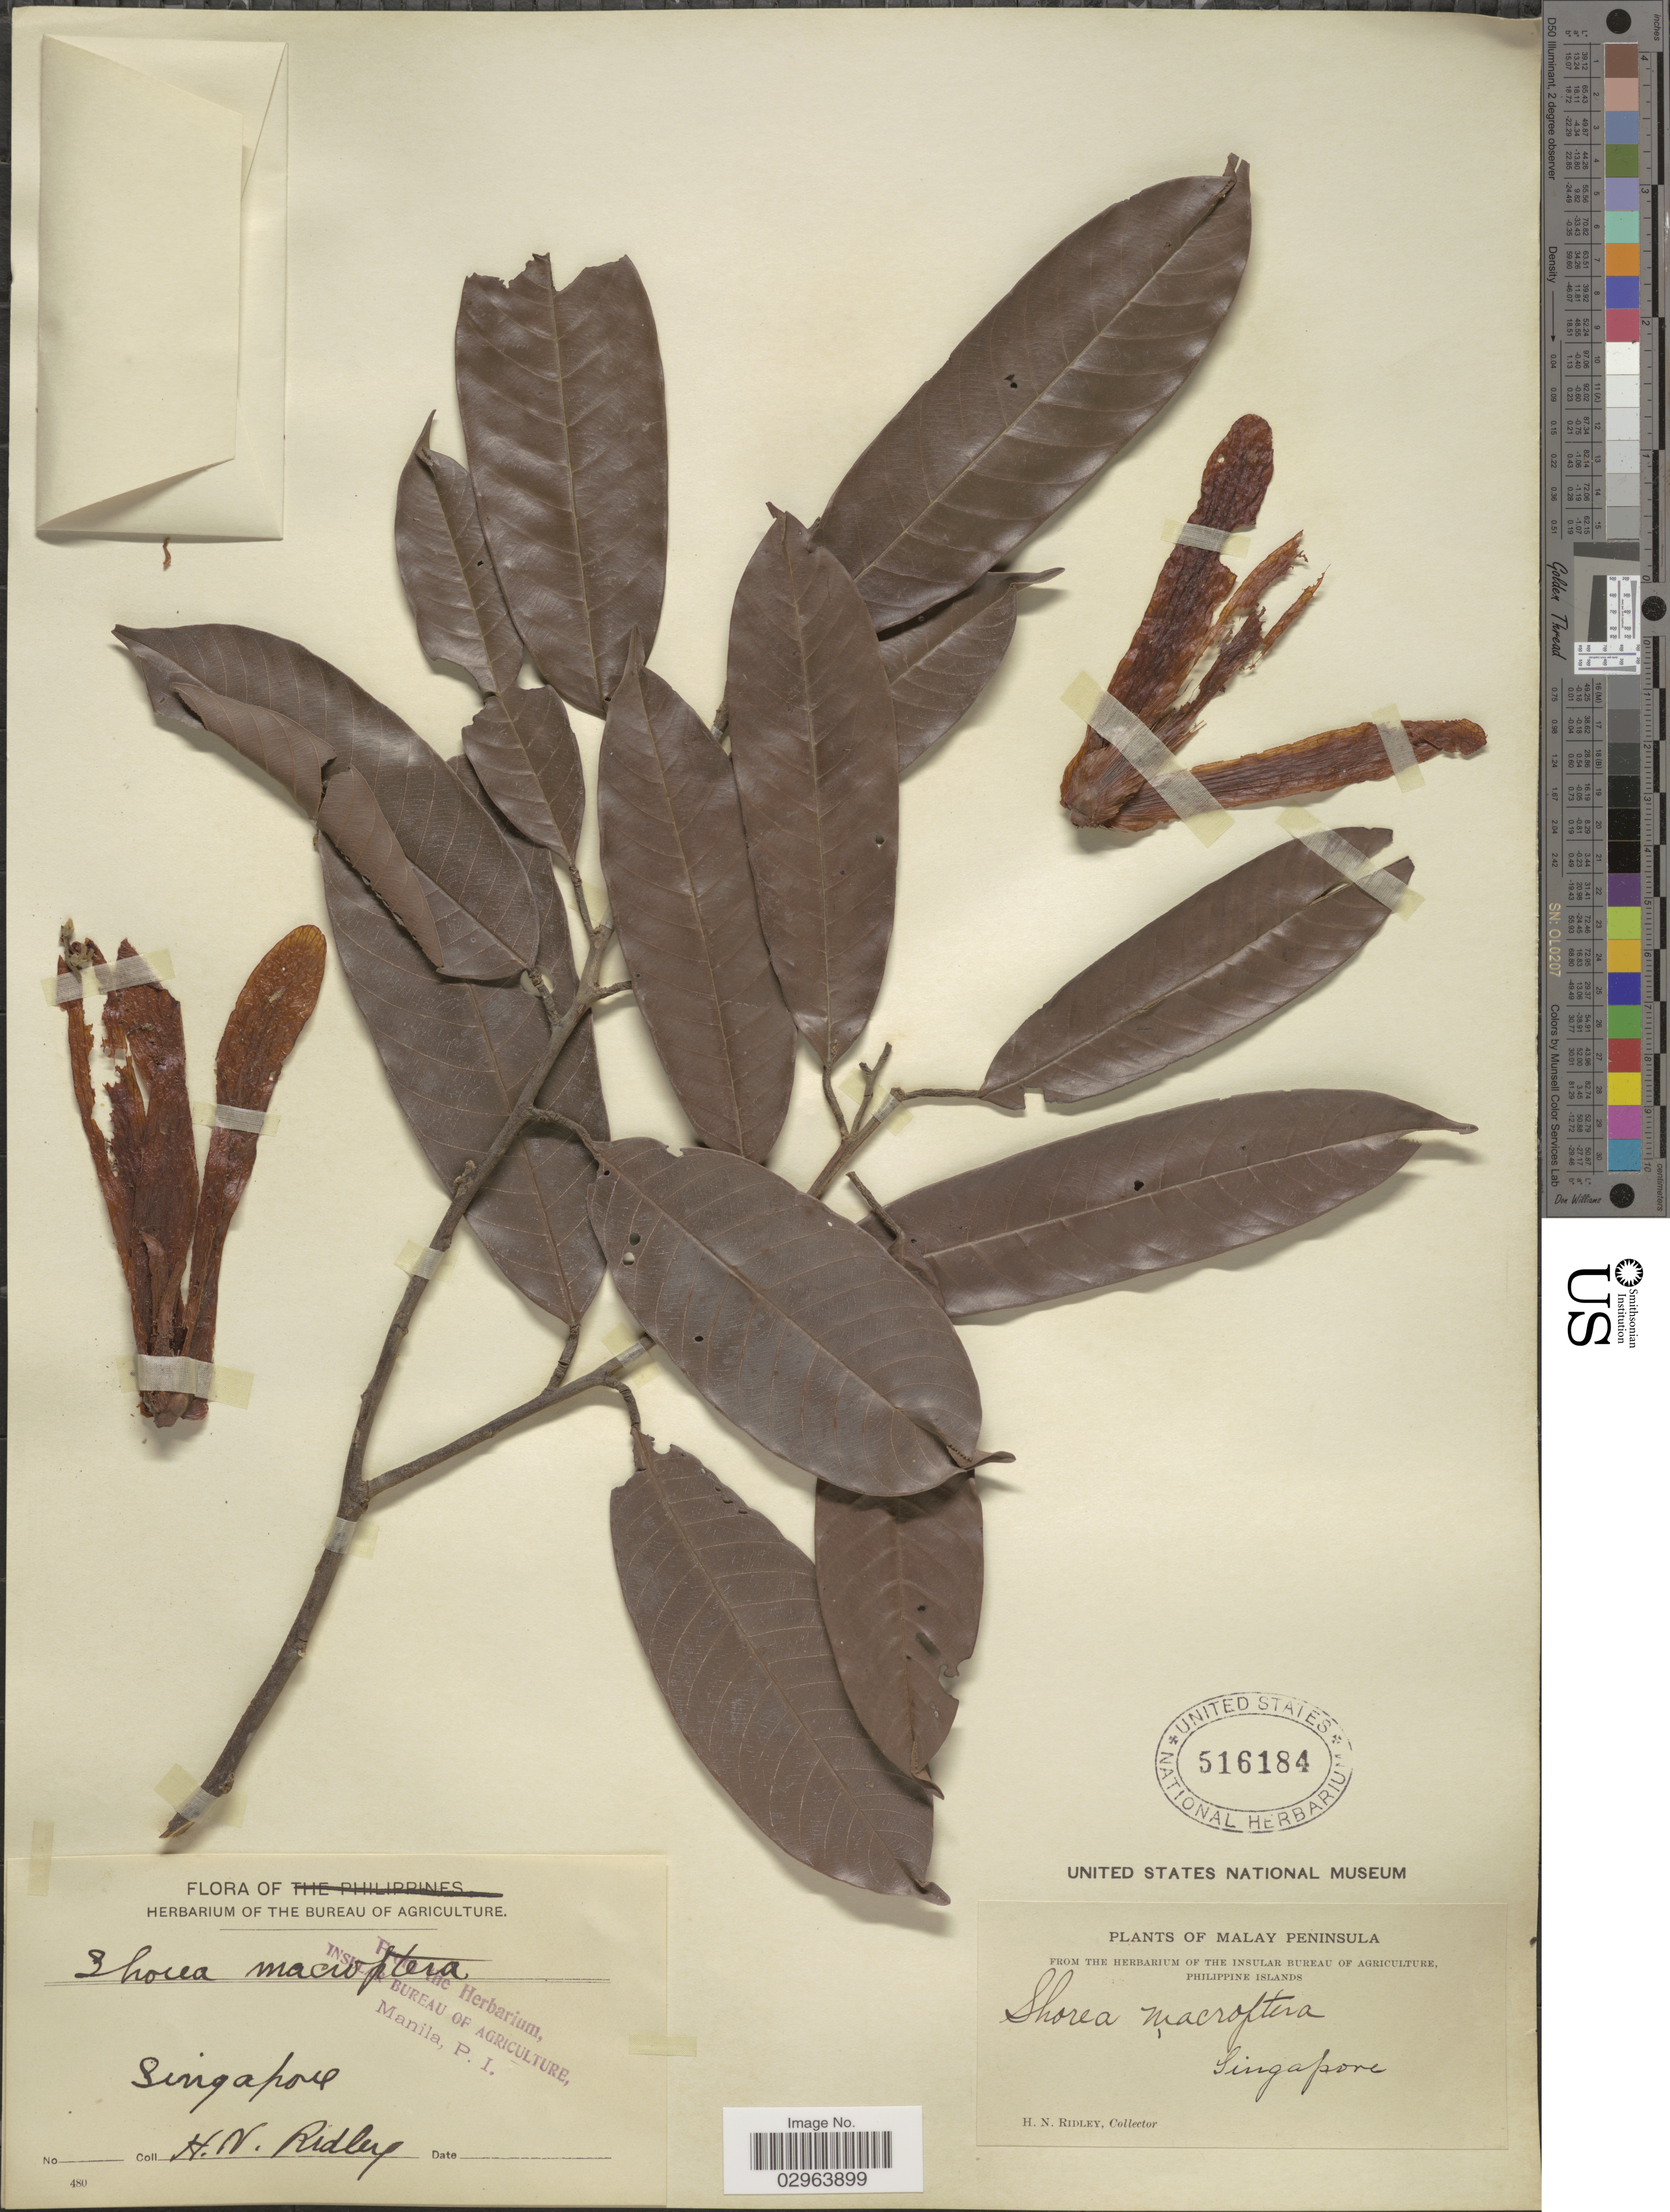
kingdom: Plantae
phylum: Tracheophyta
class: Magnoliopsida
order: Malvales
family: Dipterocarpaceae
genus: Rubroshorea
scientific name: Rubroshorea macroptera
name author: (Dyer) P.S. Ashton & J. Heck.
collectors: H. N. Ridley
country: Singapore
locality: Malay Peninsula.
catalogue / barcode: US 516184